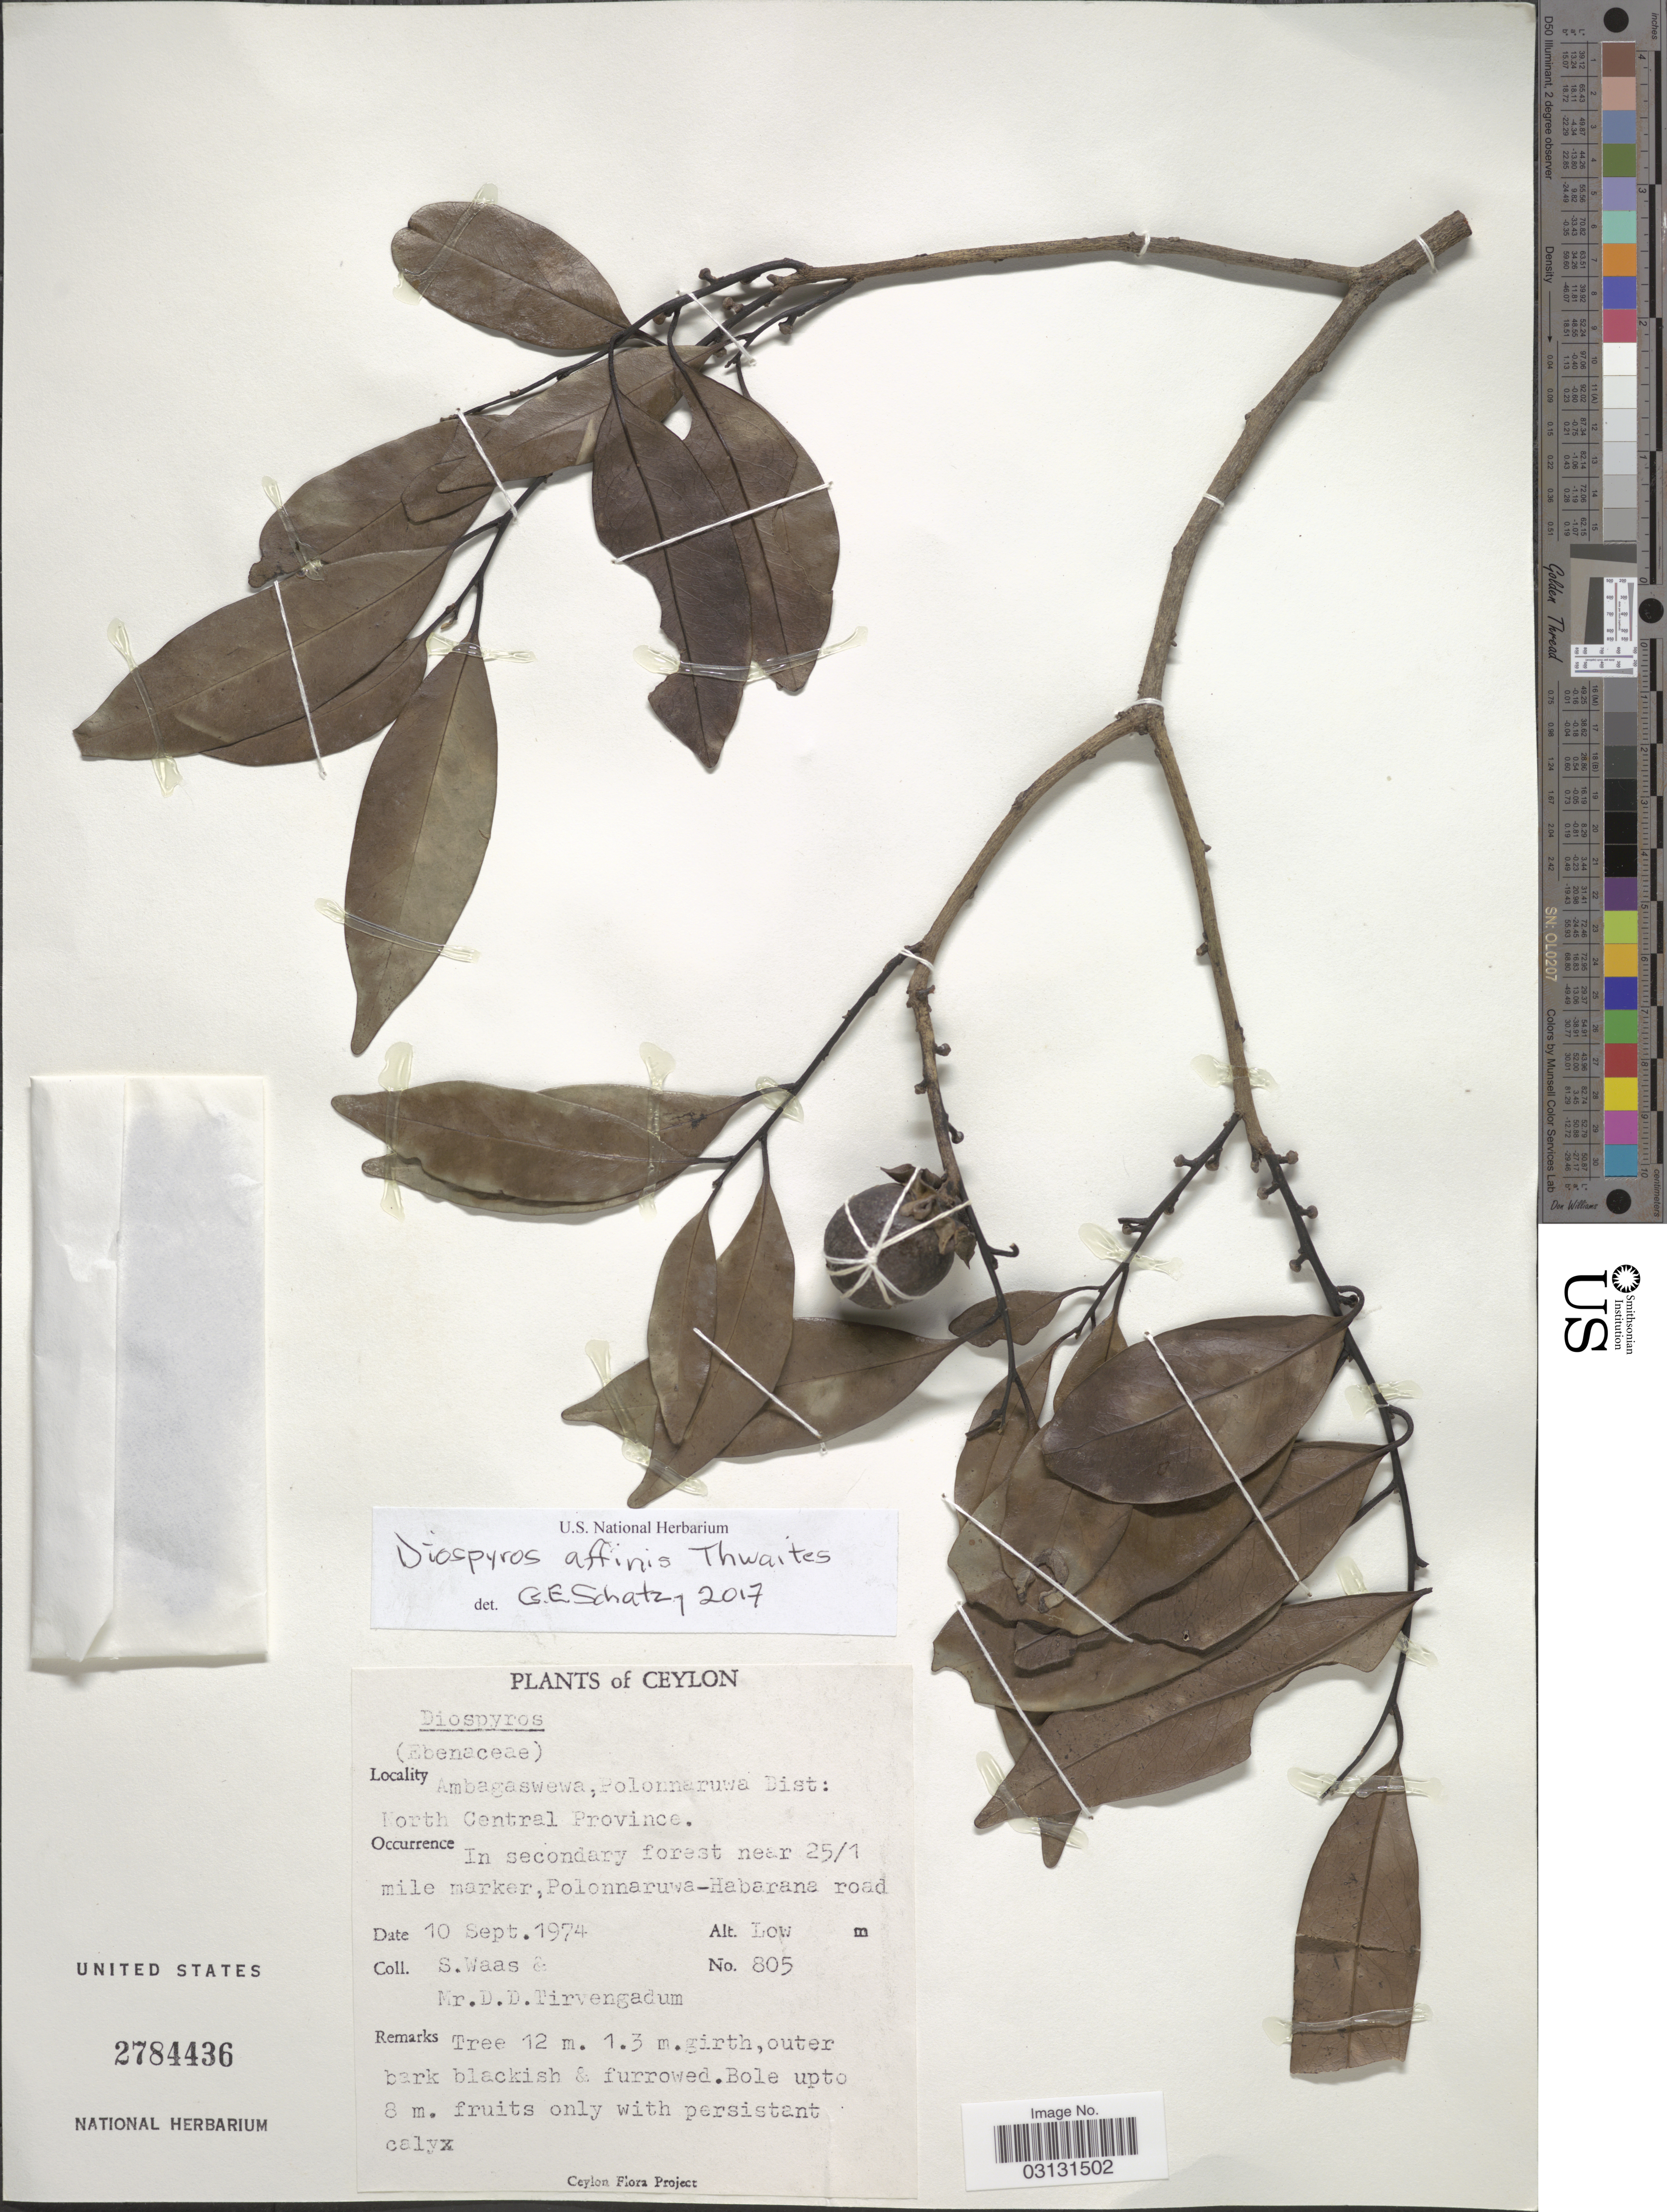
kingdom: Plantae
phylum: Tracheophyta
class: Magnoliopsida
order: Ericales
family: Ebenaceae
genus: Diospyros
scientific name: Diospyros affinis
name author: Thwaites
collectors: S. Waas & D. Tirvengadum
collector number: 805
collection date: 1974-09-10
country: Sri Lanka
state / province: North Central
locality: Ceylon. Ambagaswewa, Polonnaruwa Dist. In secondary forest near 25/1 mile marker, Polonnaruwa-Habarana road.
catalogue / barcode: US 2784436